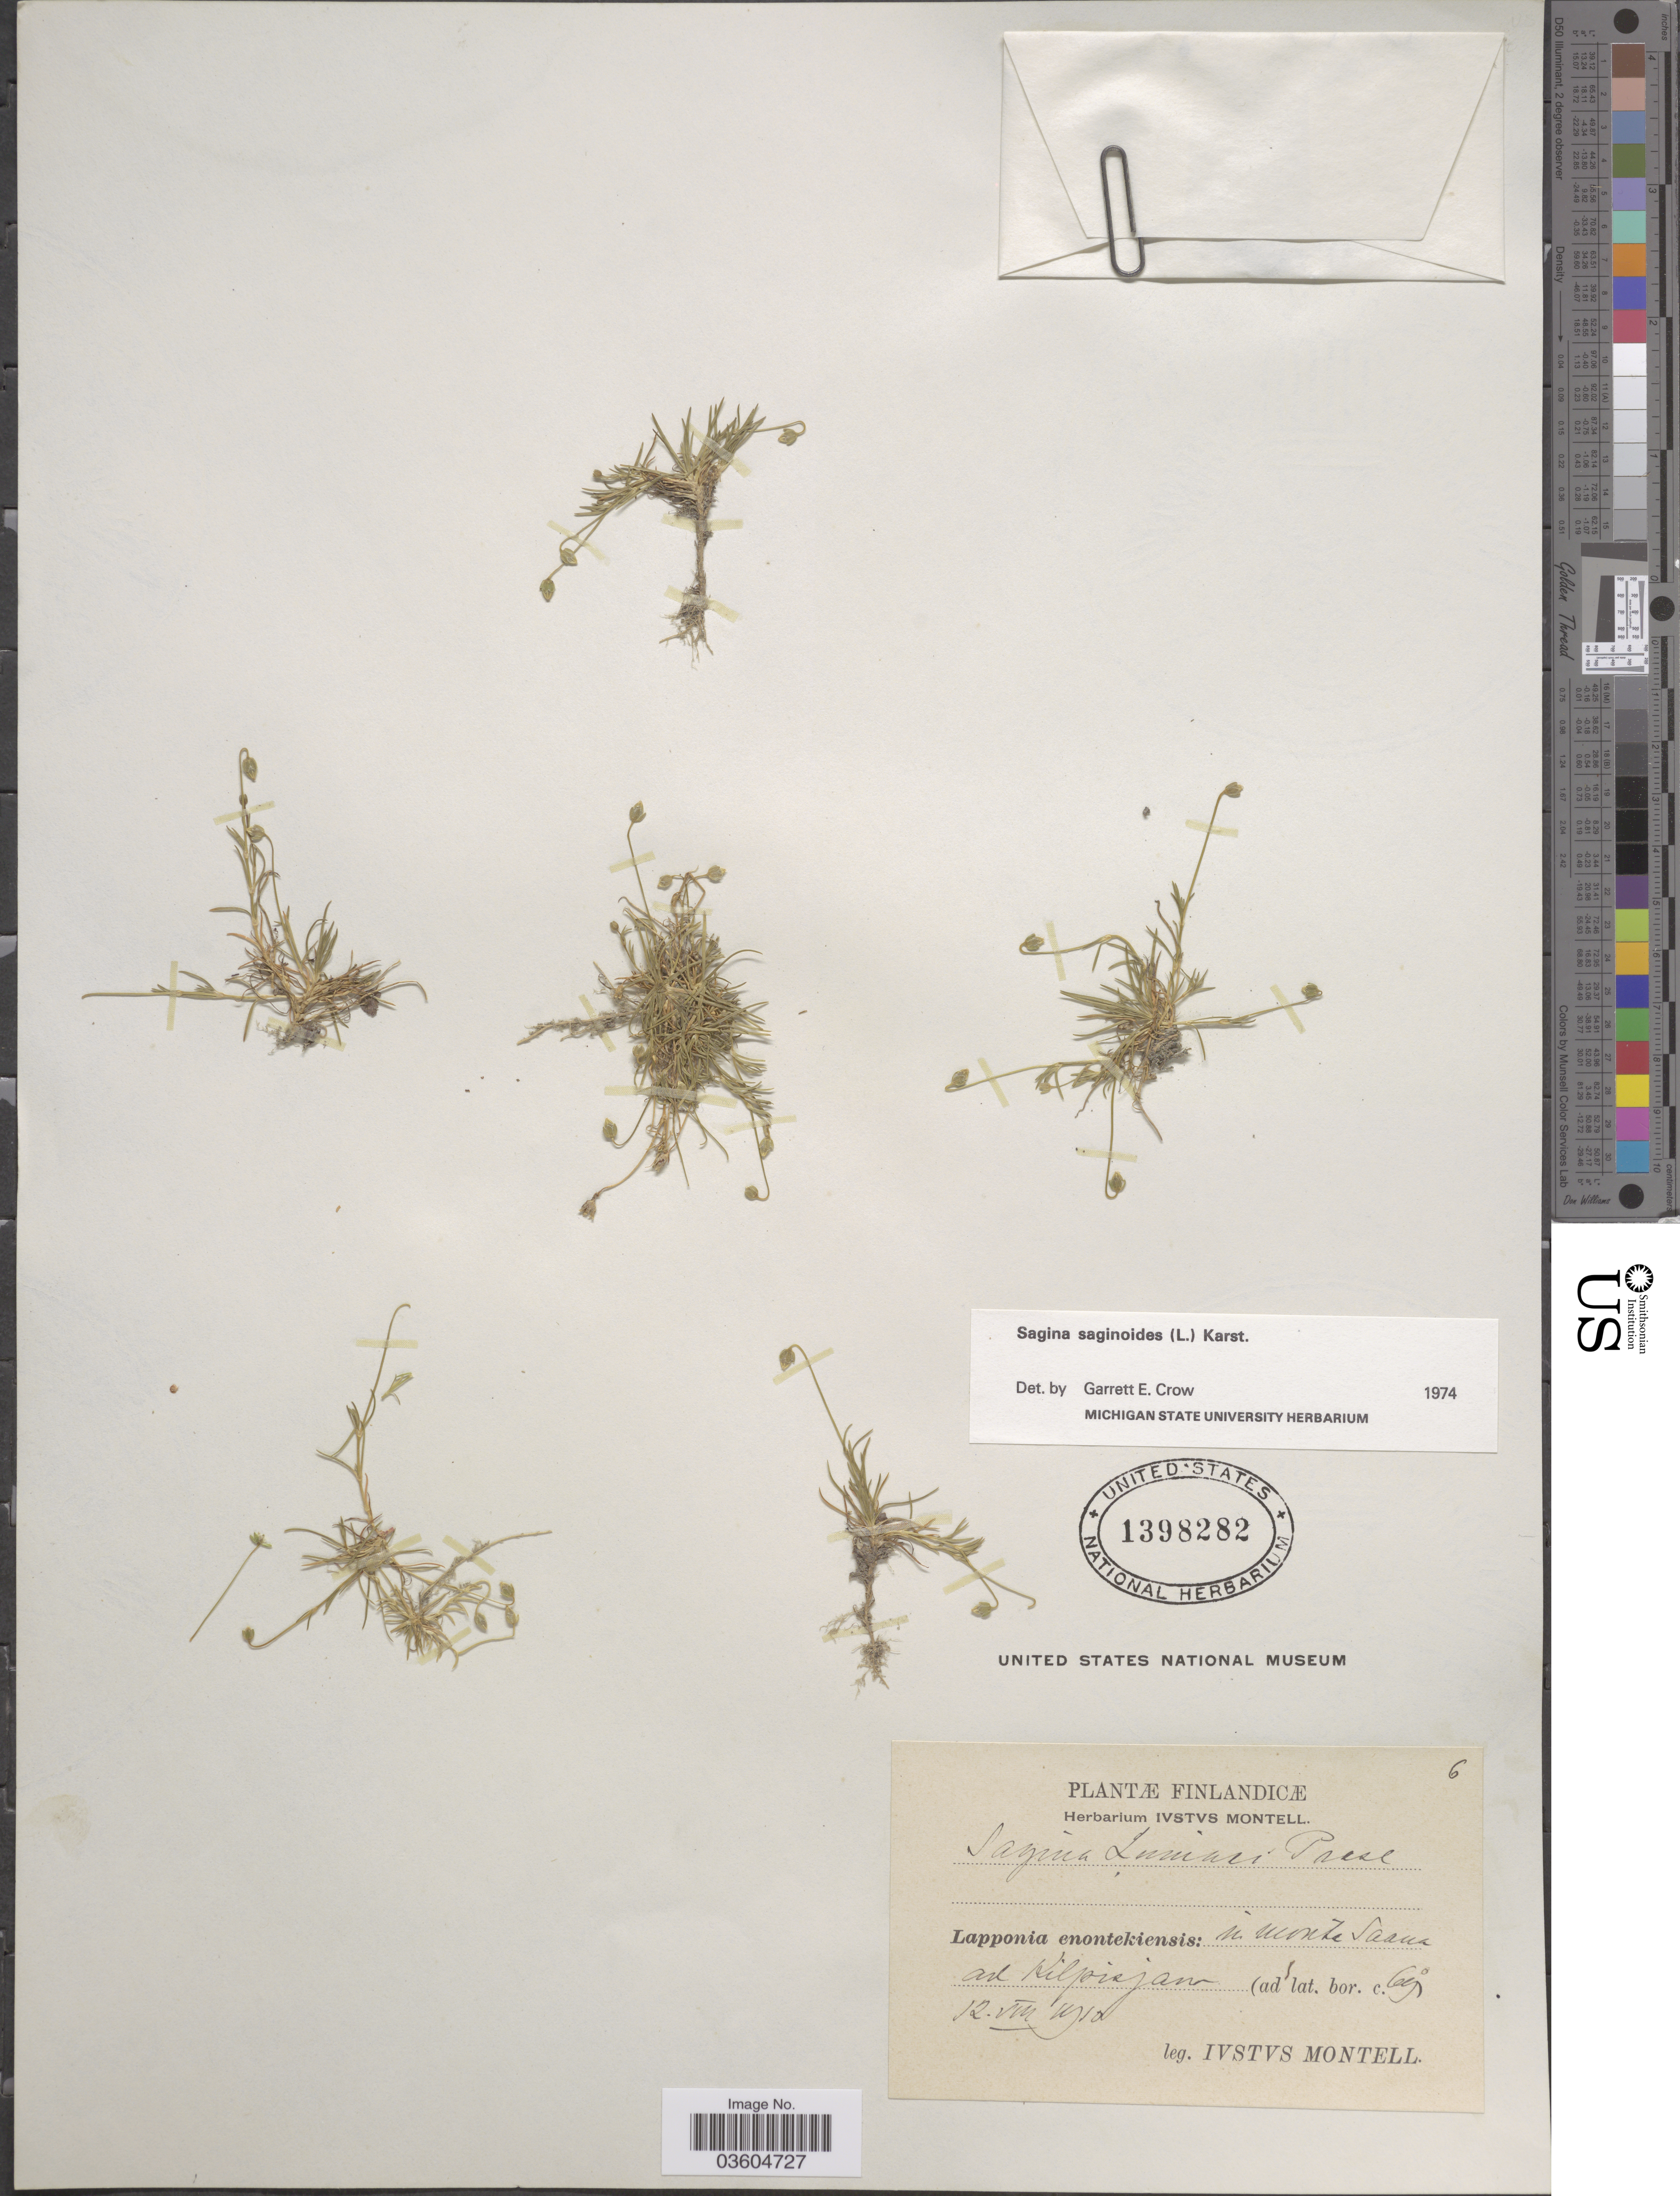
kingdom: Plantae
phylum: Tracheophyta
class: Magnoliopsida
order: Caryophyllales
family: Caryophyllaceae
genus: Sagina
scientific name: Sagina saginoides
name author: (L.) H. Karst.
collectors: I. Montell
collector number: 6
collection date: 1910-08-12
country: Finland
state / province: Lappi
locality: Saana, Kilpisjärvi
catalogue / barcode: US 1398282